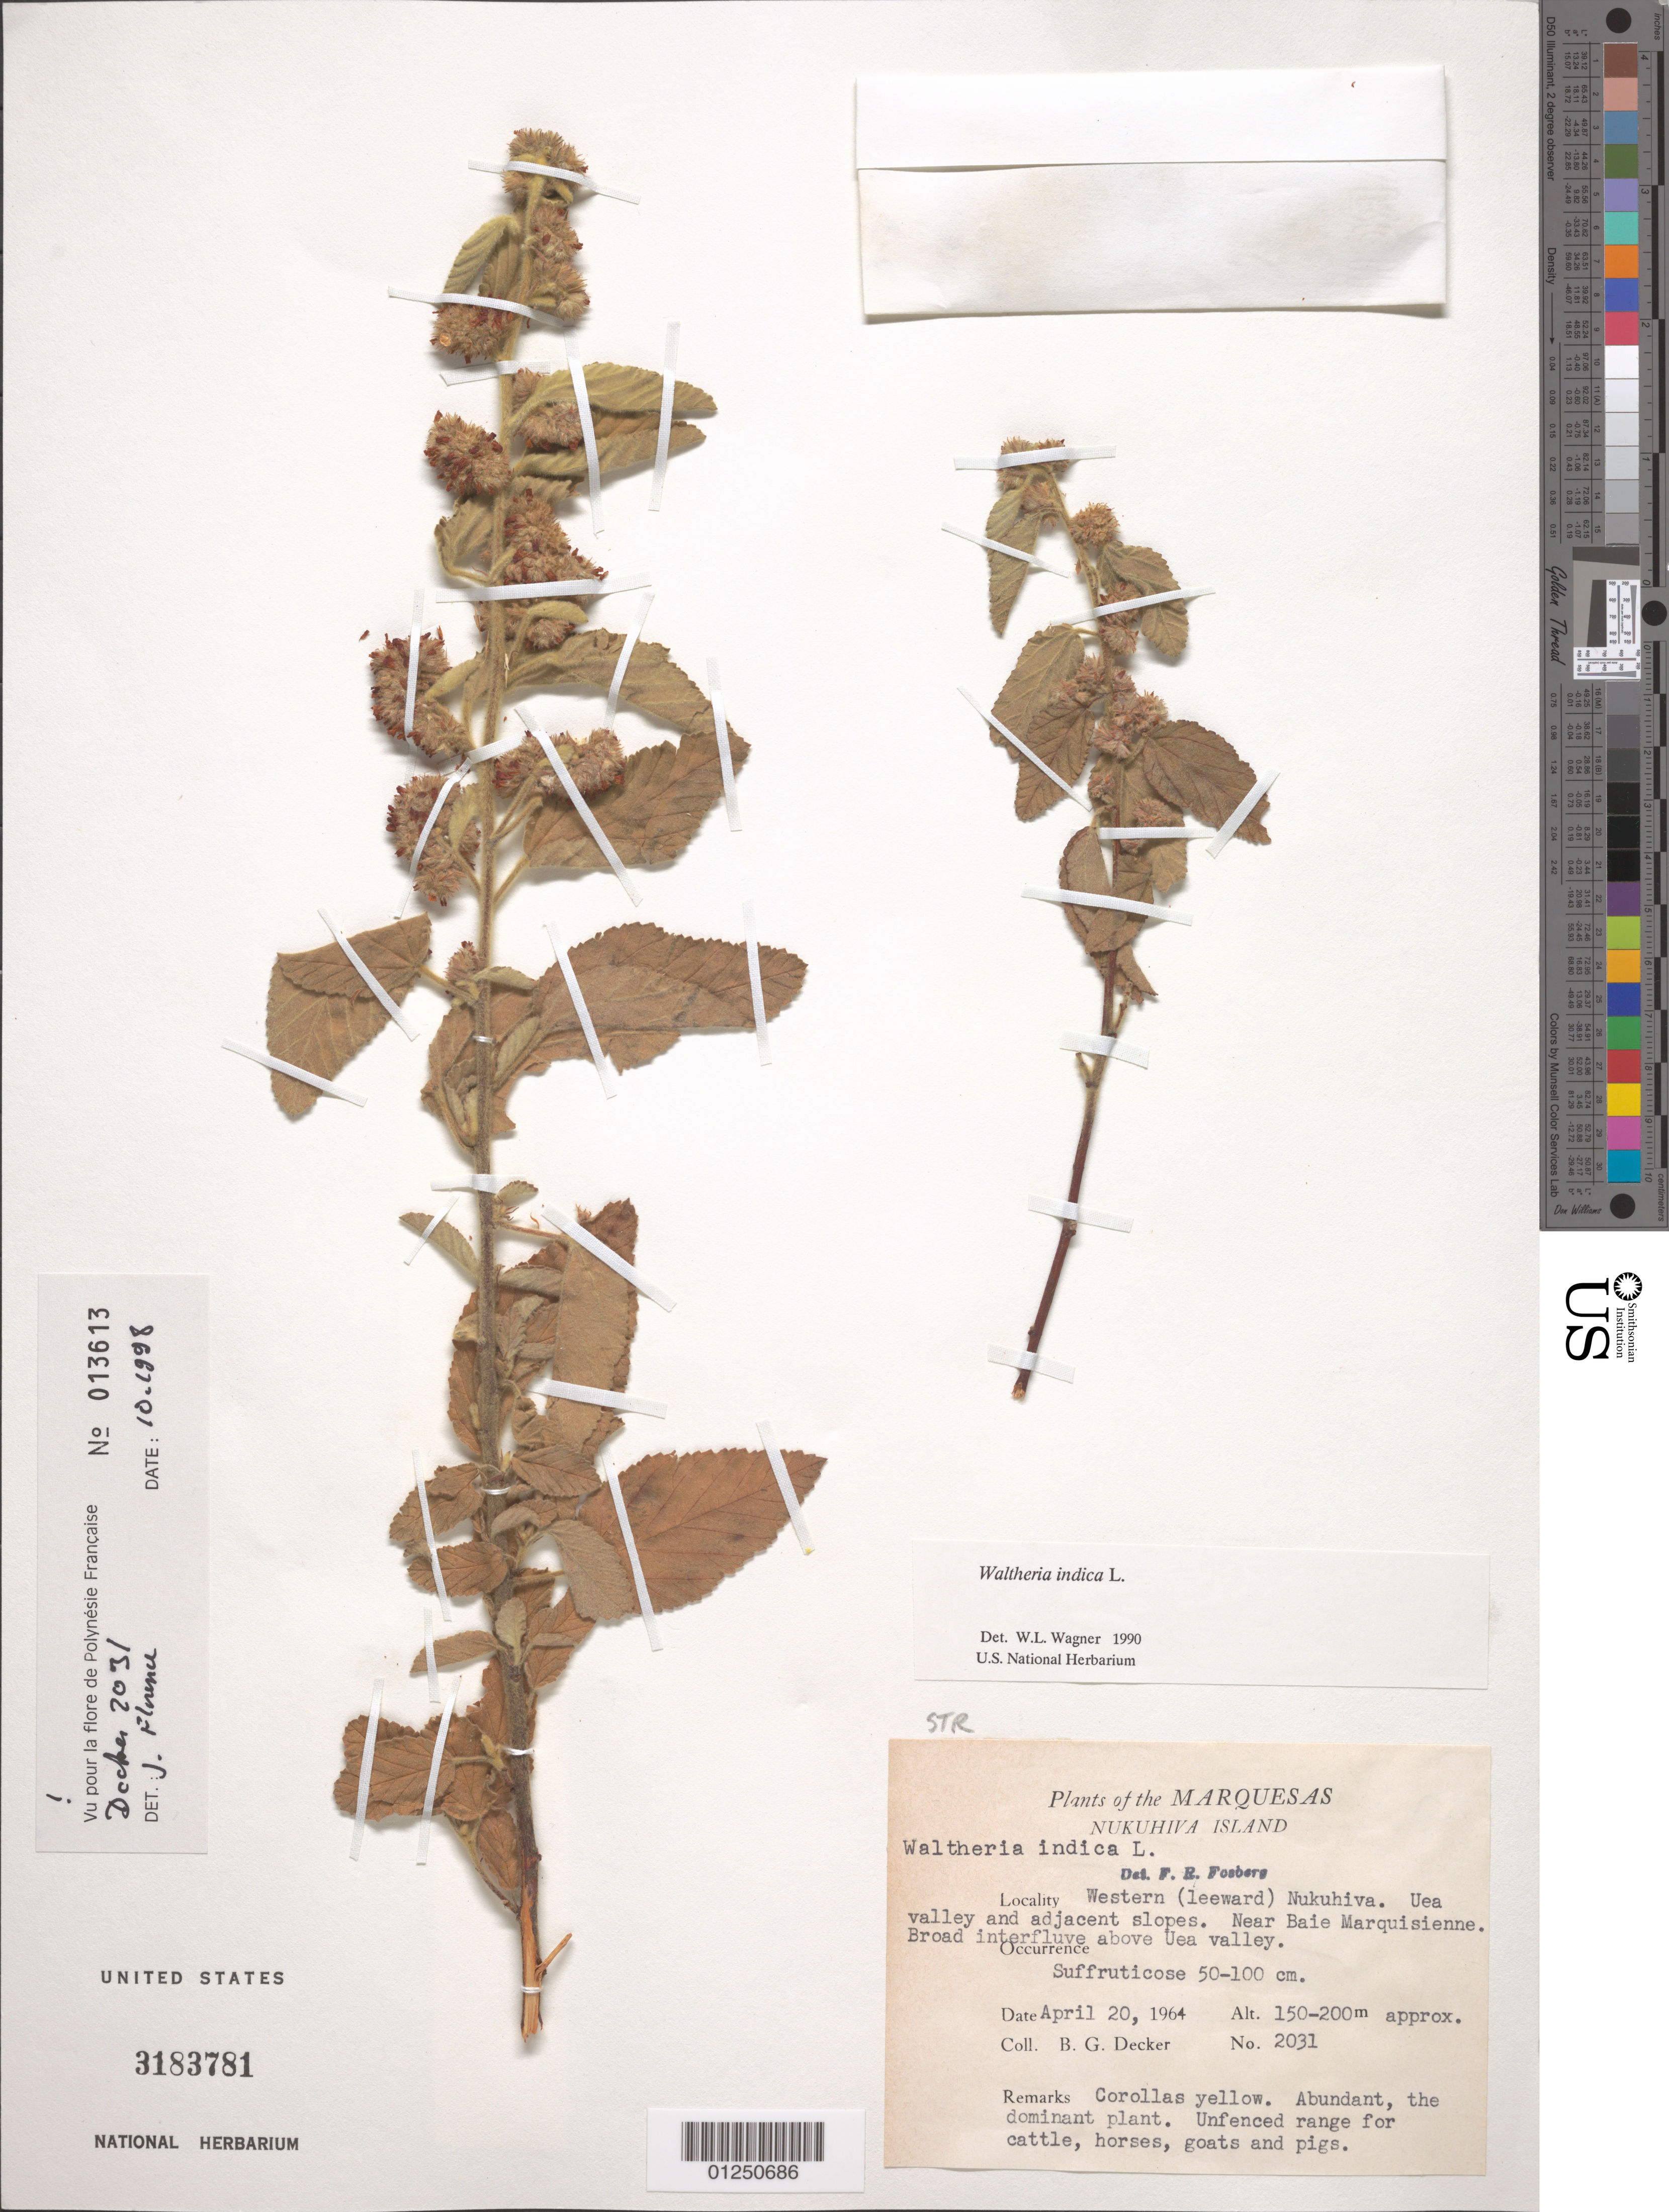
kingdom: Plantae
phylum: Tracheophyta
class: Magnoliopsida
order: Malvales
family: Malvaceae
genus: Waltheria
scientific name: Waltheria indica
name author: L.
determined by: Wagner, W. L., (BOT), Smithsonian Institution - National Museum of Natural History (UNITED STATES)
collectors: B. G. Decker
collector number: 2031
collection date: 1964-04-20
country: French Polynesia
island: Nuku Hiva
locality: W (leeward) Nuku Hiva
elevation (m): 150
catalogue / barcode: US 3183781